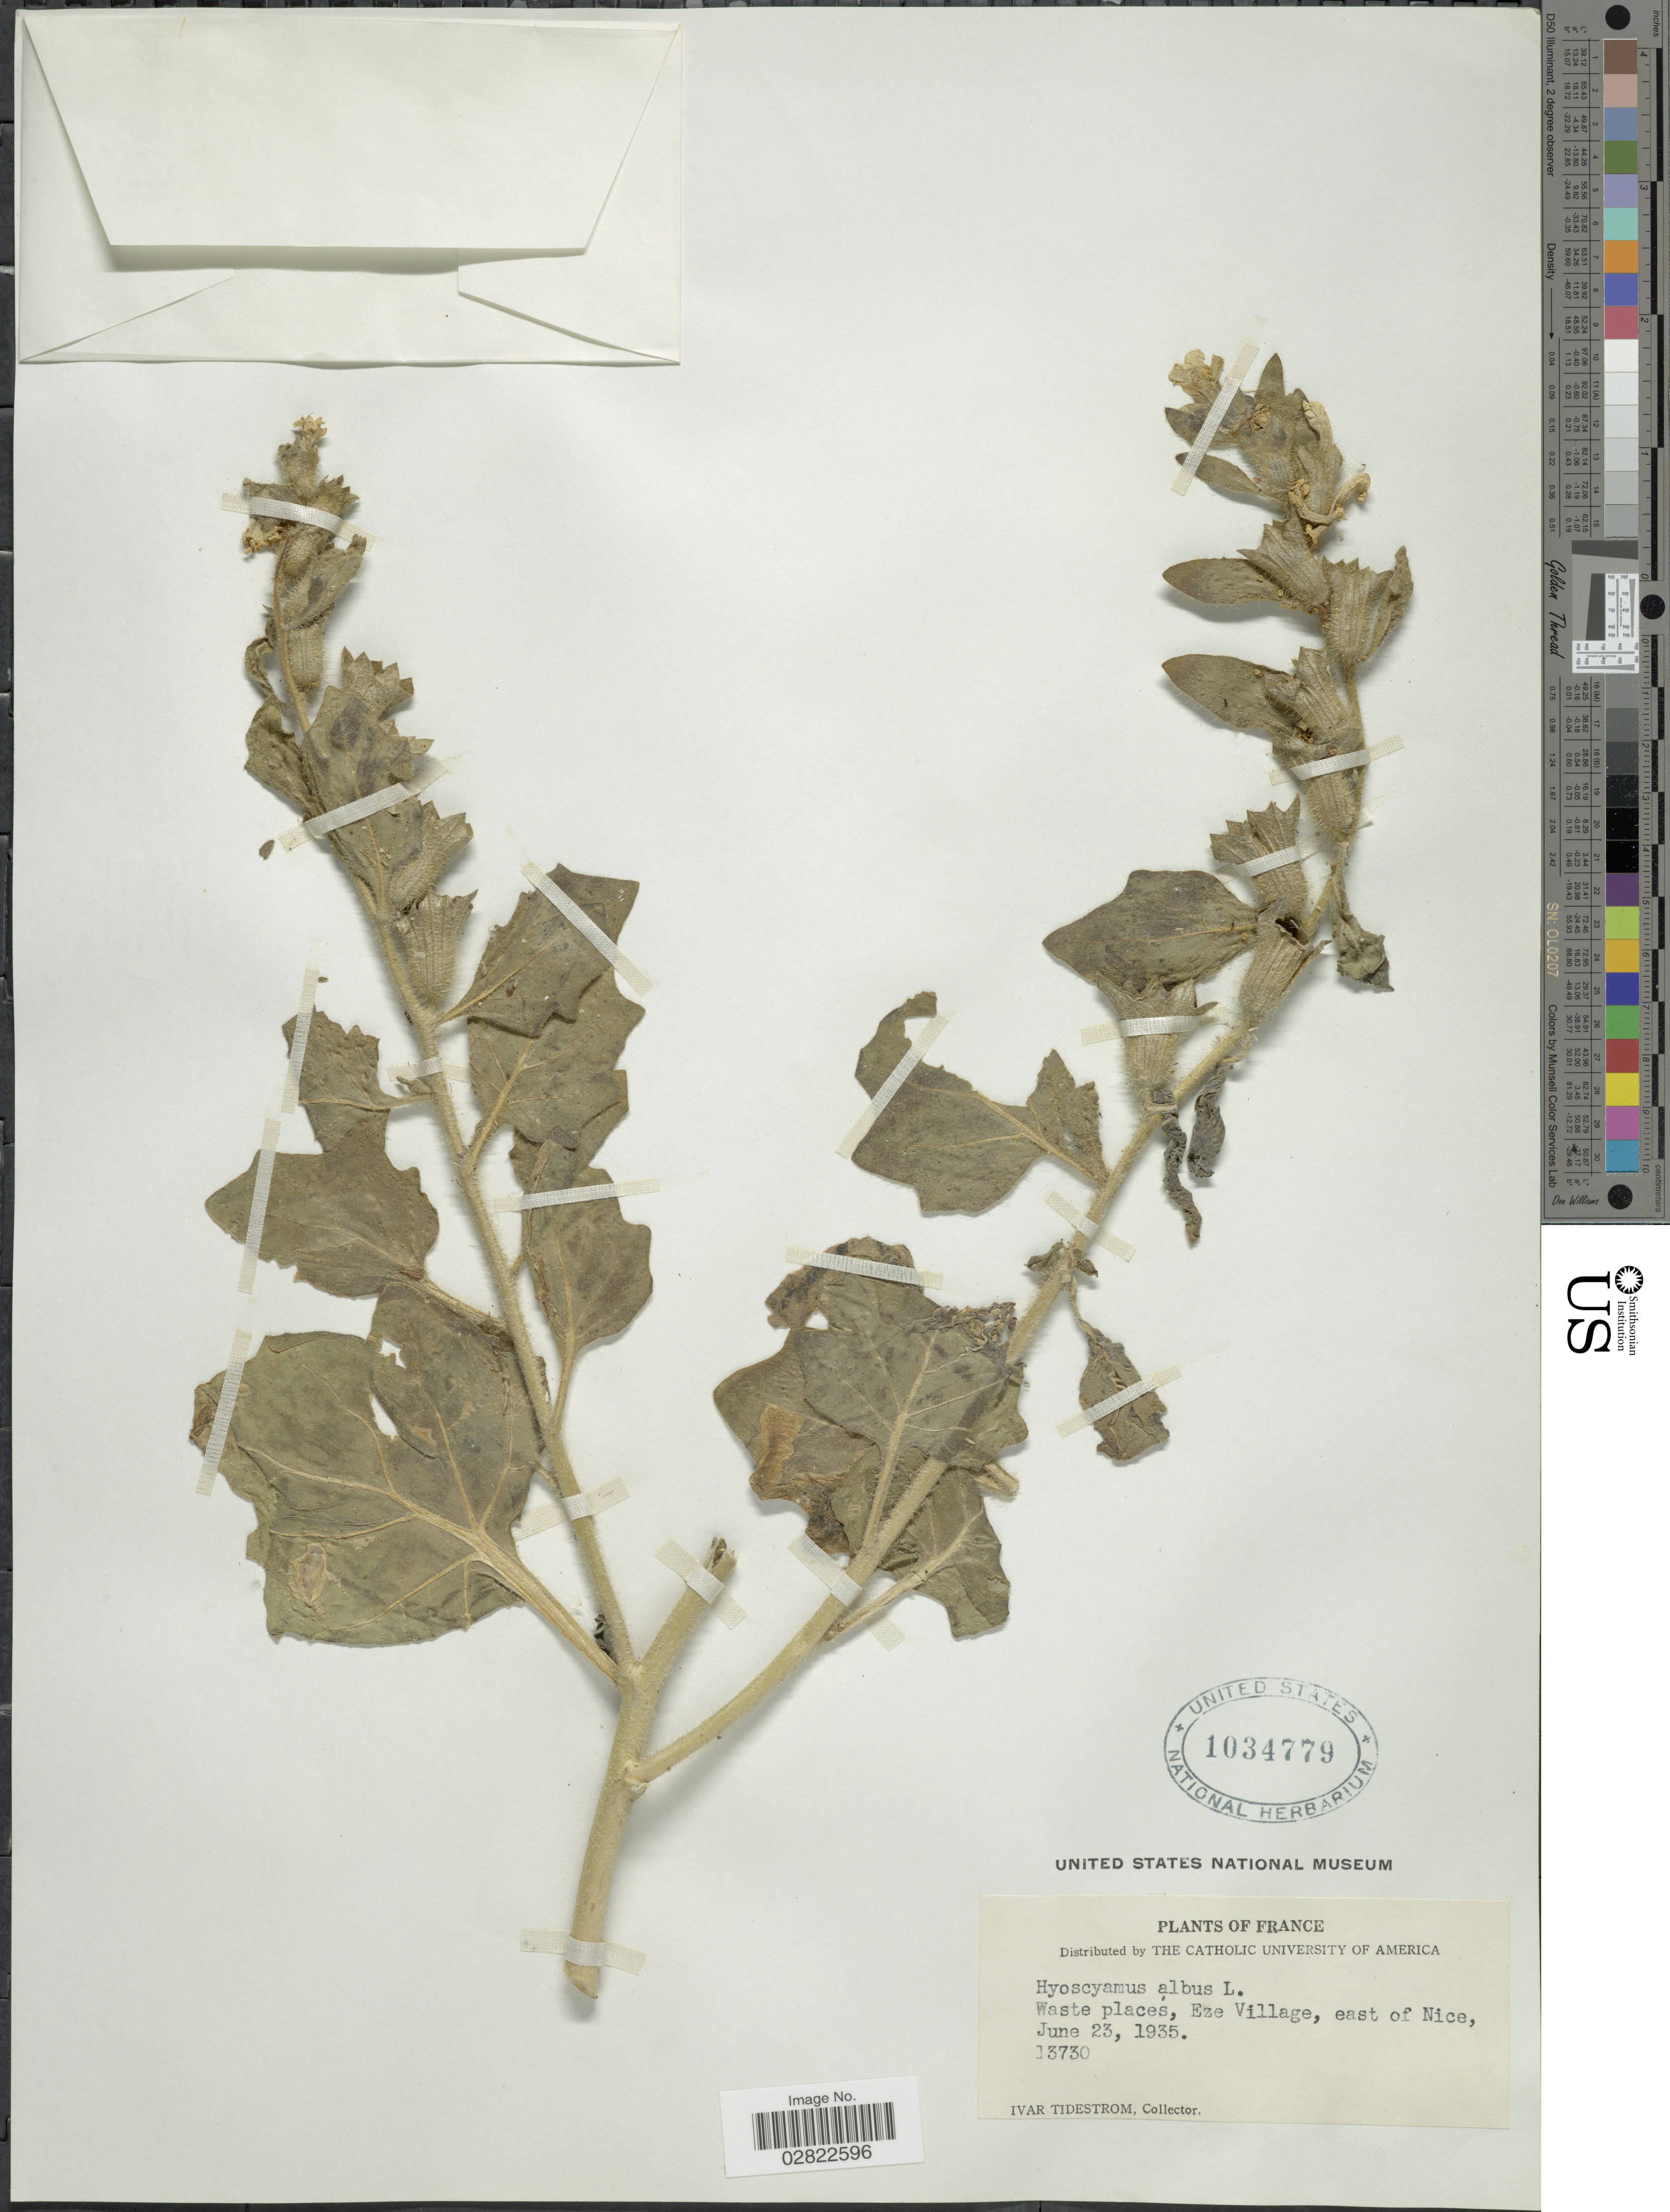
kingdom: Plantae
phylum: Tracheophyta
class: Magnoliopsida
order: Solanales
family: Solanaceae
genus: Hyoscyamus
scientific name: Hyoscyamus albus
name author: L.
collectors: I. F. Tidestrom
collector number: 13730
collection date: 1935-06-23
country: France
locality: Waste places, Eze Village, east of Nice.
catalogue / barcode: US 1034779